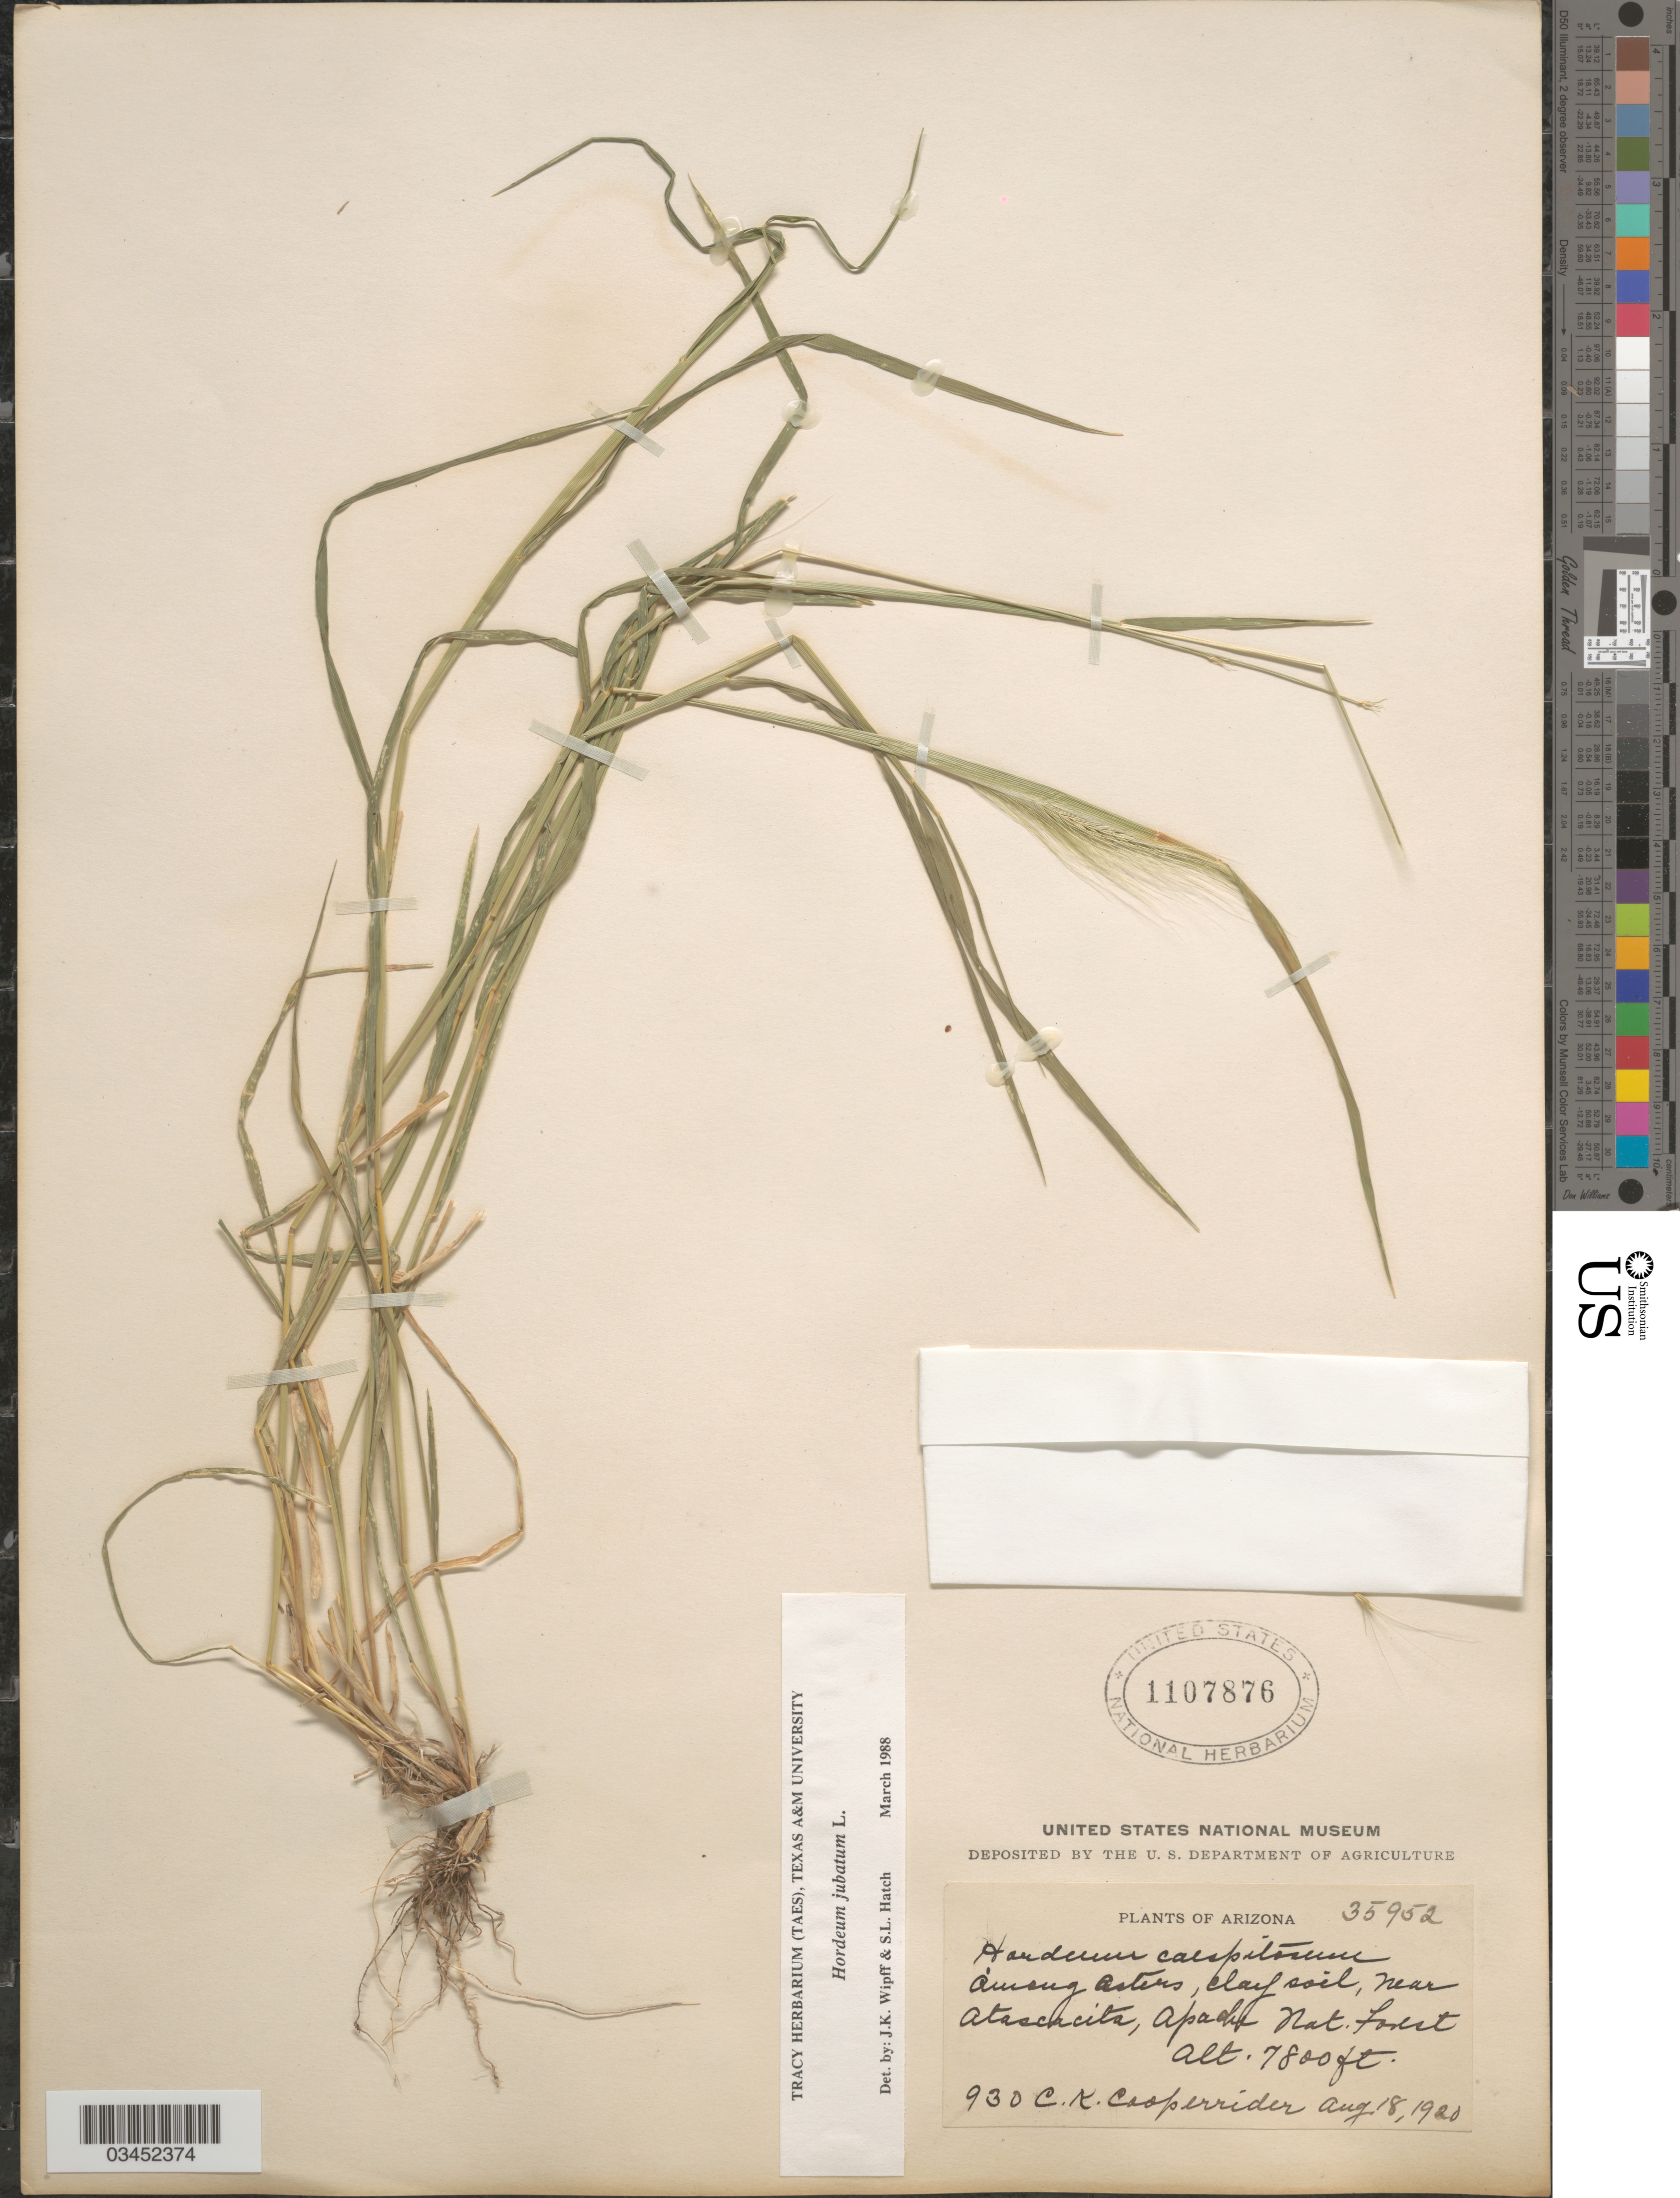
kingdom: Plantae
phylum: Tracheophyta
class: Liliopsida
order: Poales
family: Poaceae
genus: Hordeum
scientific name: Hordeum jubatum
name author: L.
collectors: C. Cooperrider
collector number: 930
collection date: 1920-08-18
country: United States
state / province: Arizona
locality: Near Atascocita, Apache Nat. Forest.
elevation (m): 2377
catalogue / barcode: US 1107876